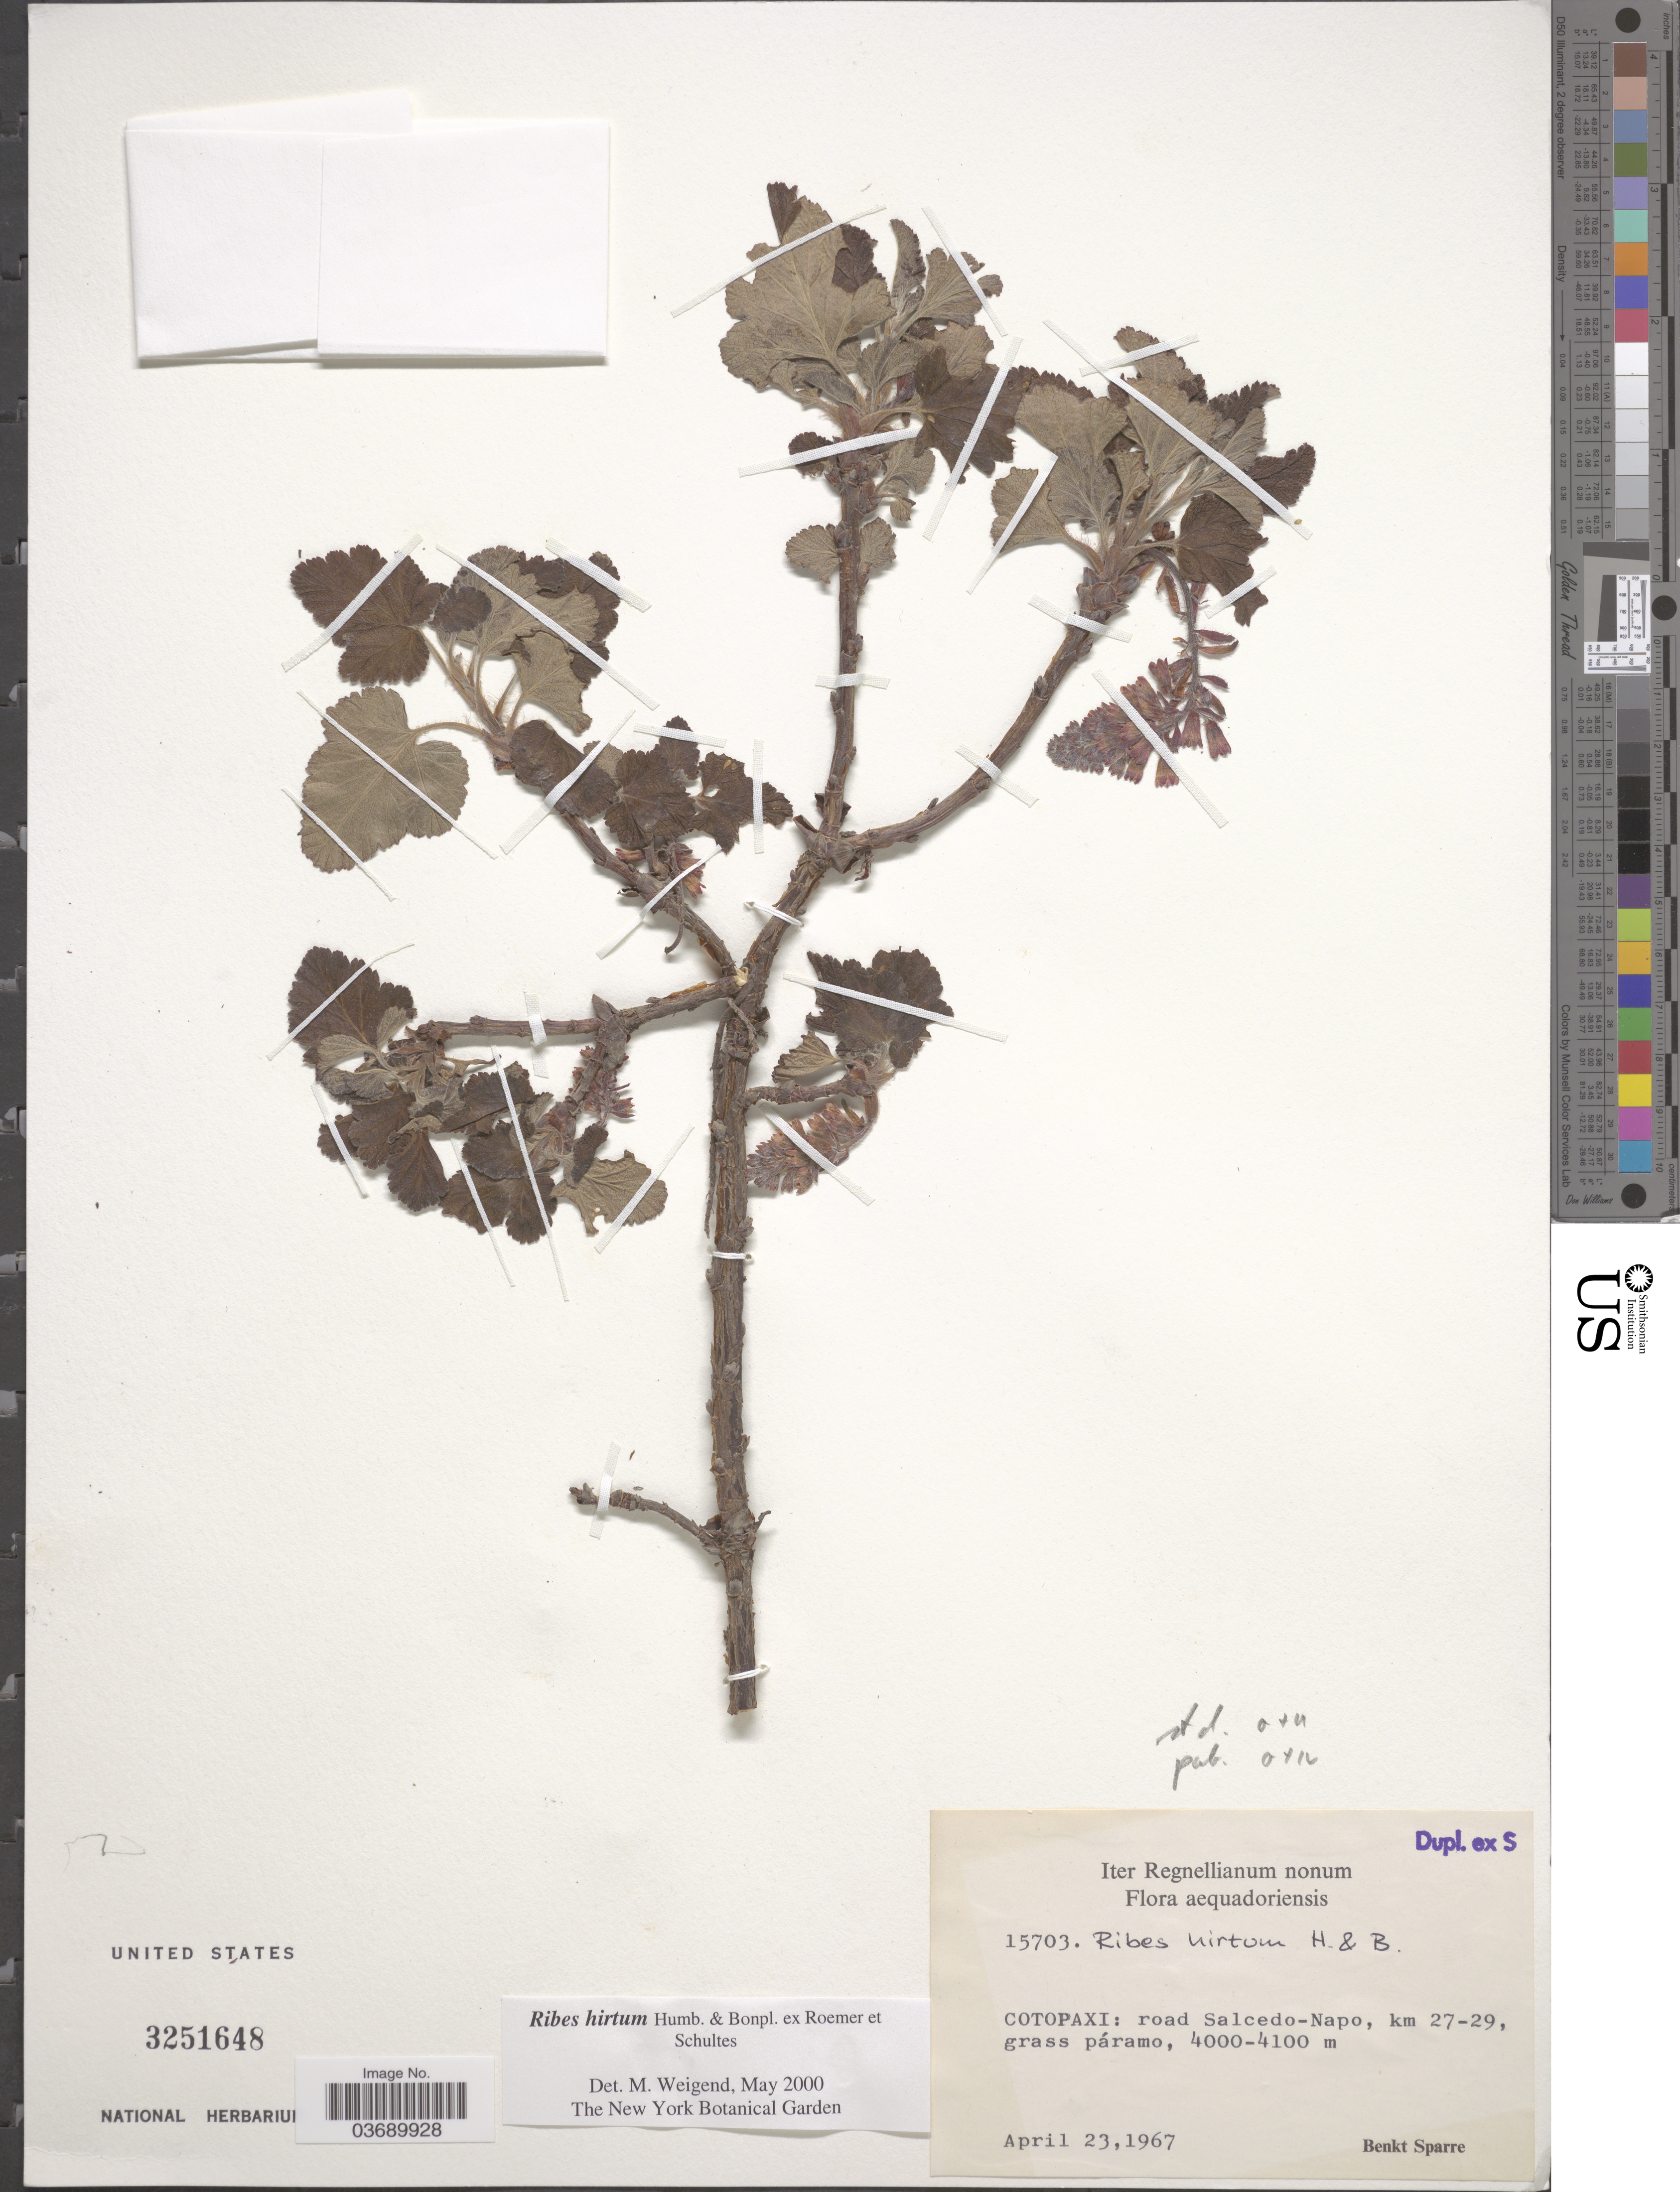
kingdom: Plantae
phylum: Tracheophyta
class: Magnoliopsida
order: Saxifragales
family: Grossulariaceae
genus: Ribes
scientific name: Ribes hirtum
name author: Roem. & Schult.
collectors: B. Sparre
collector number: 15703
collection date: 1967-04-23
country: Ecuador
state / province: Cotopaxi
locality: Road Salcedo - Napo, km 27-29.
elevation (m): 4000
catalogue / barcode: US 3251648